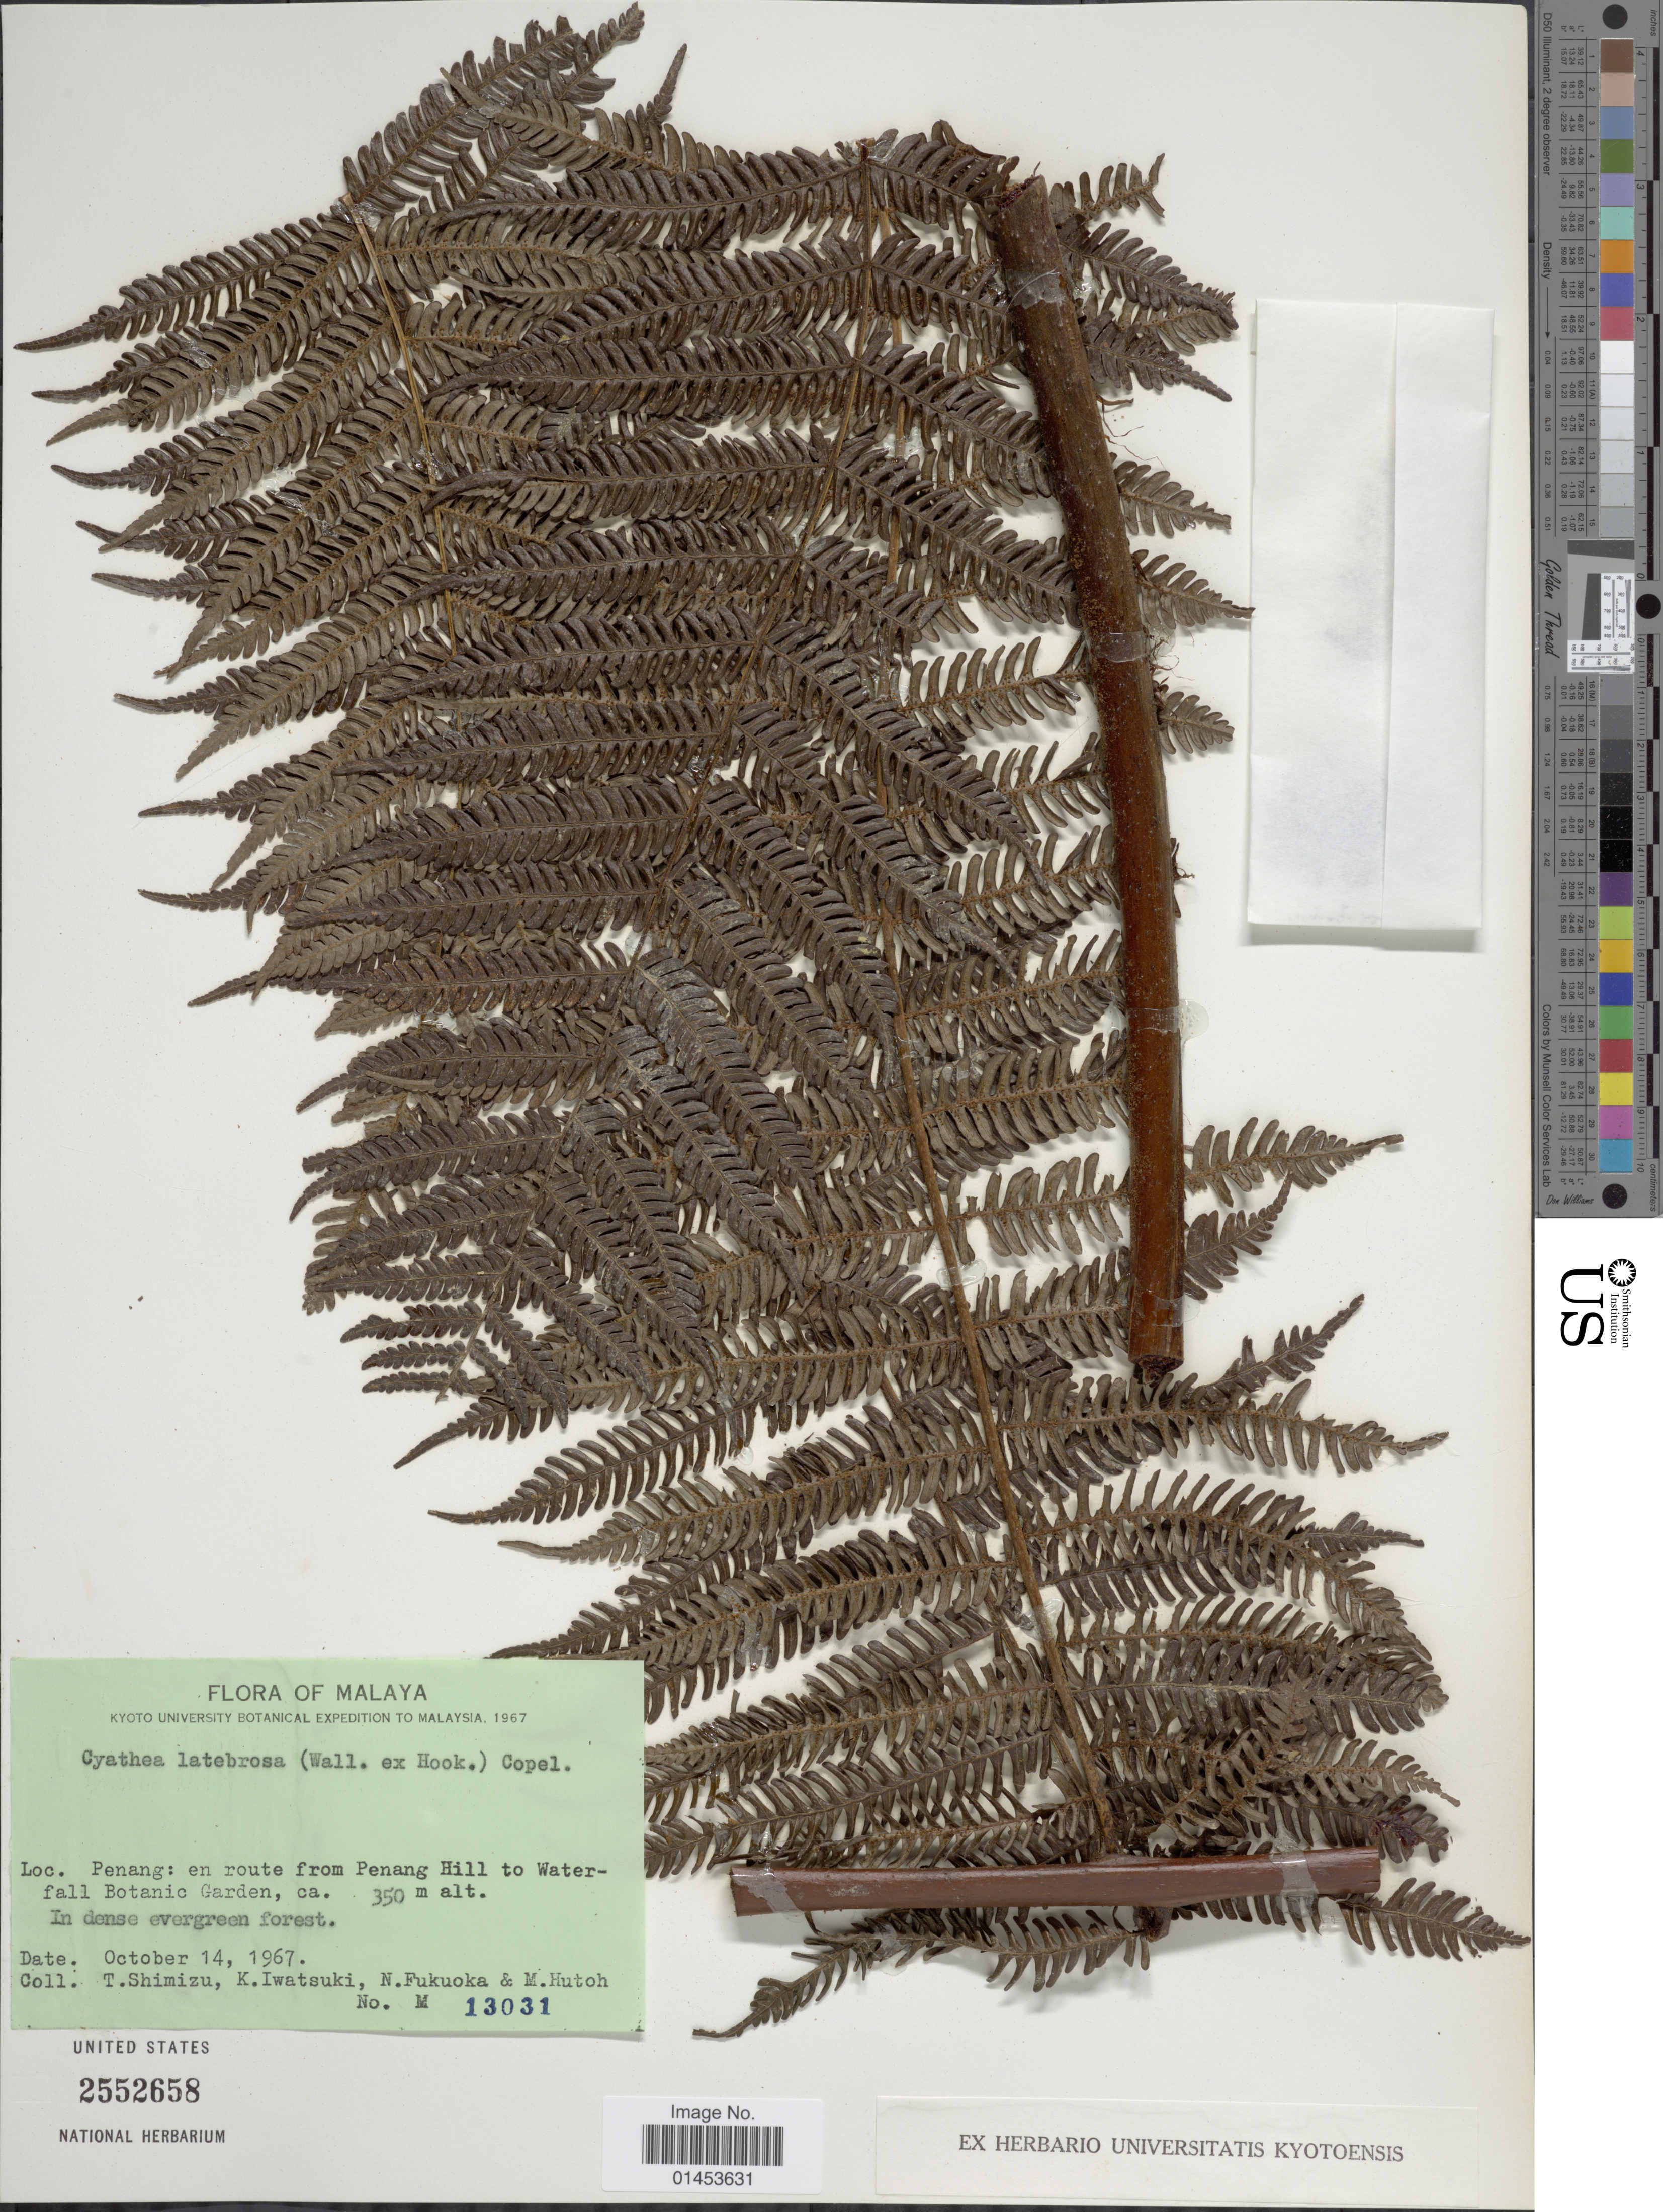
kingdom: Plantae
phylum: Tracheophyta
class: Polypodiopsida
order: Cyatheales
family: Cyatheaceae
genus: Cyathea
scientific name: Cyathea latebrosa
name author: (Wall. ex Hook.) Copel.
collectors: T. Shimizu, K. Iwatsuki, N. Fukuoka & M. Hutoh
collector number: M13031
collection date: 1967-10-14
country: Malaysia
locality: Penang: en route from Penang Hill to Waterfall Botanic Garden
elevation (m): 350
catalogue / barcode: US 2552658